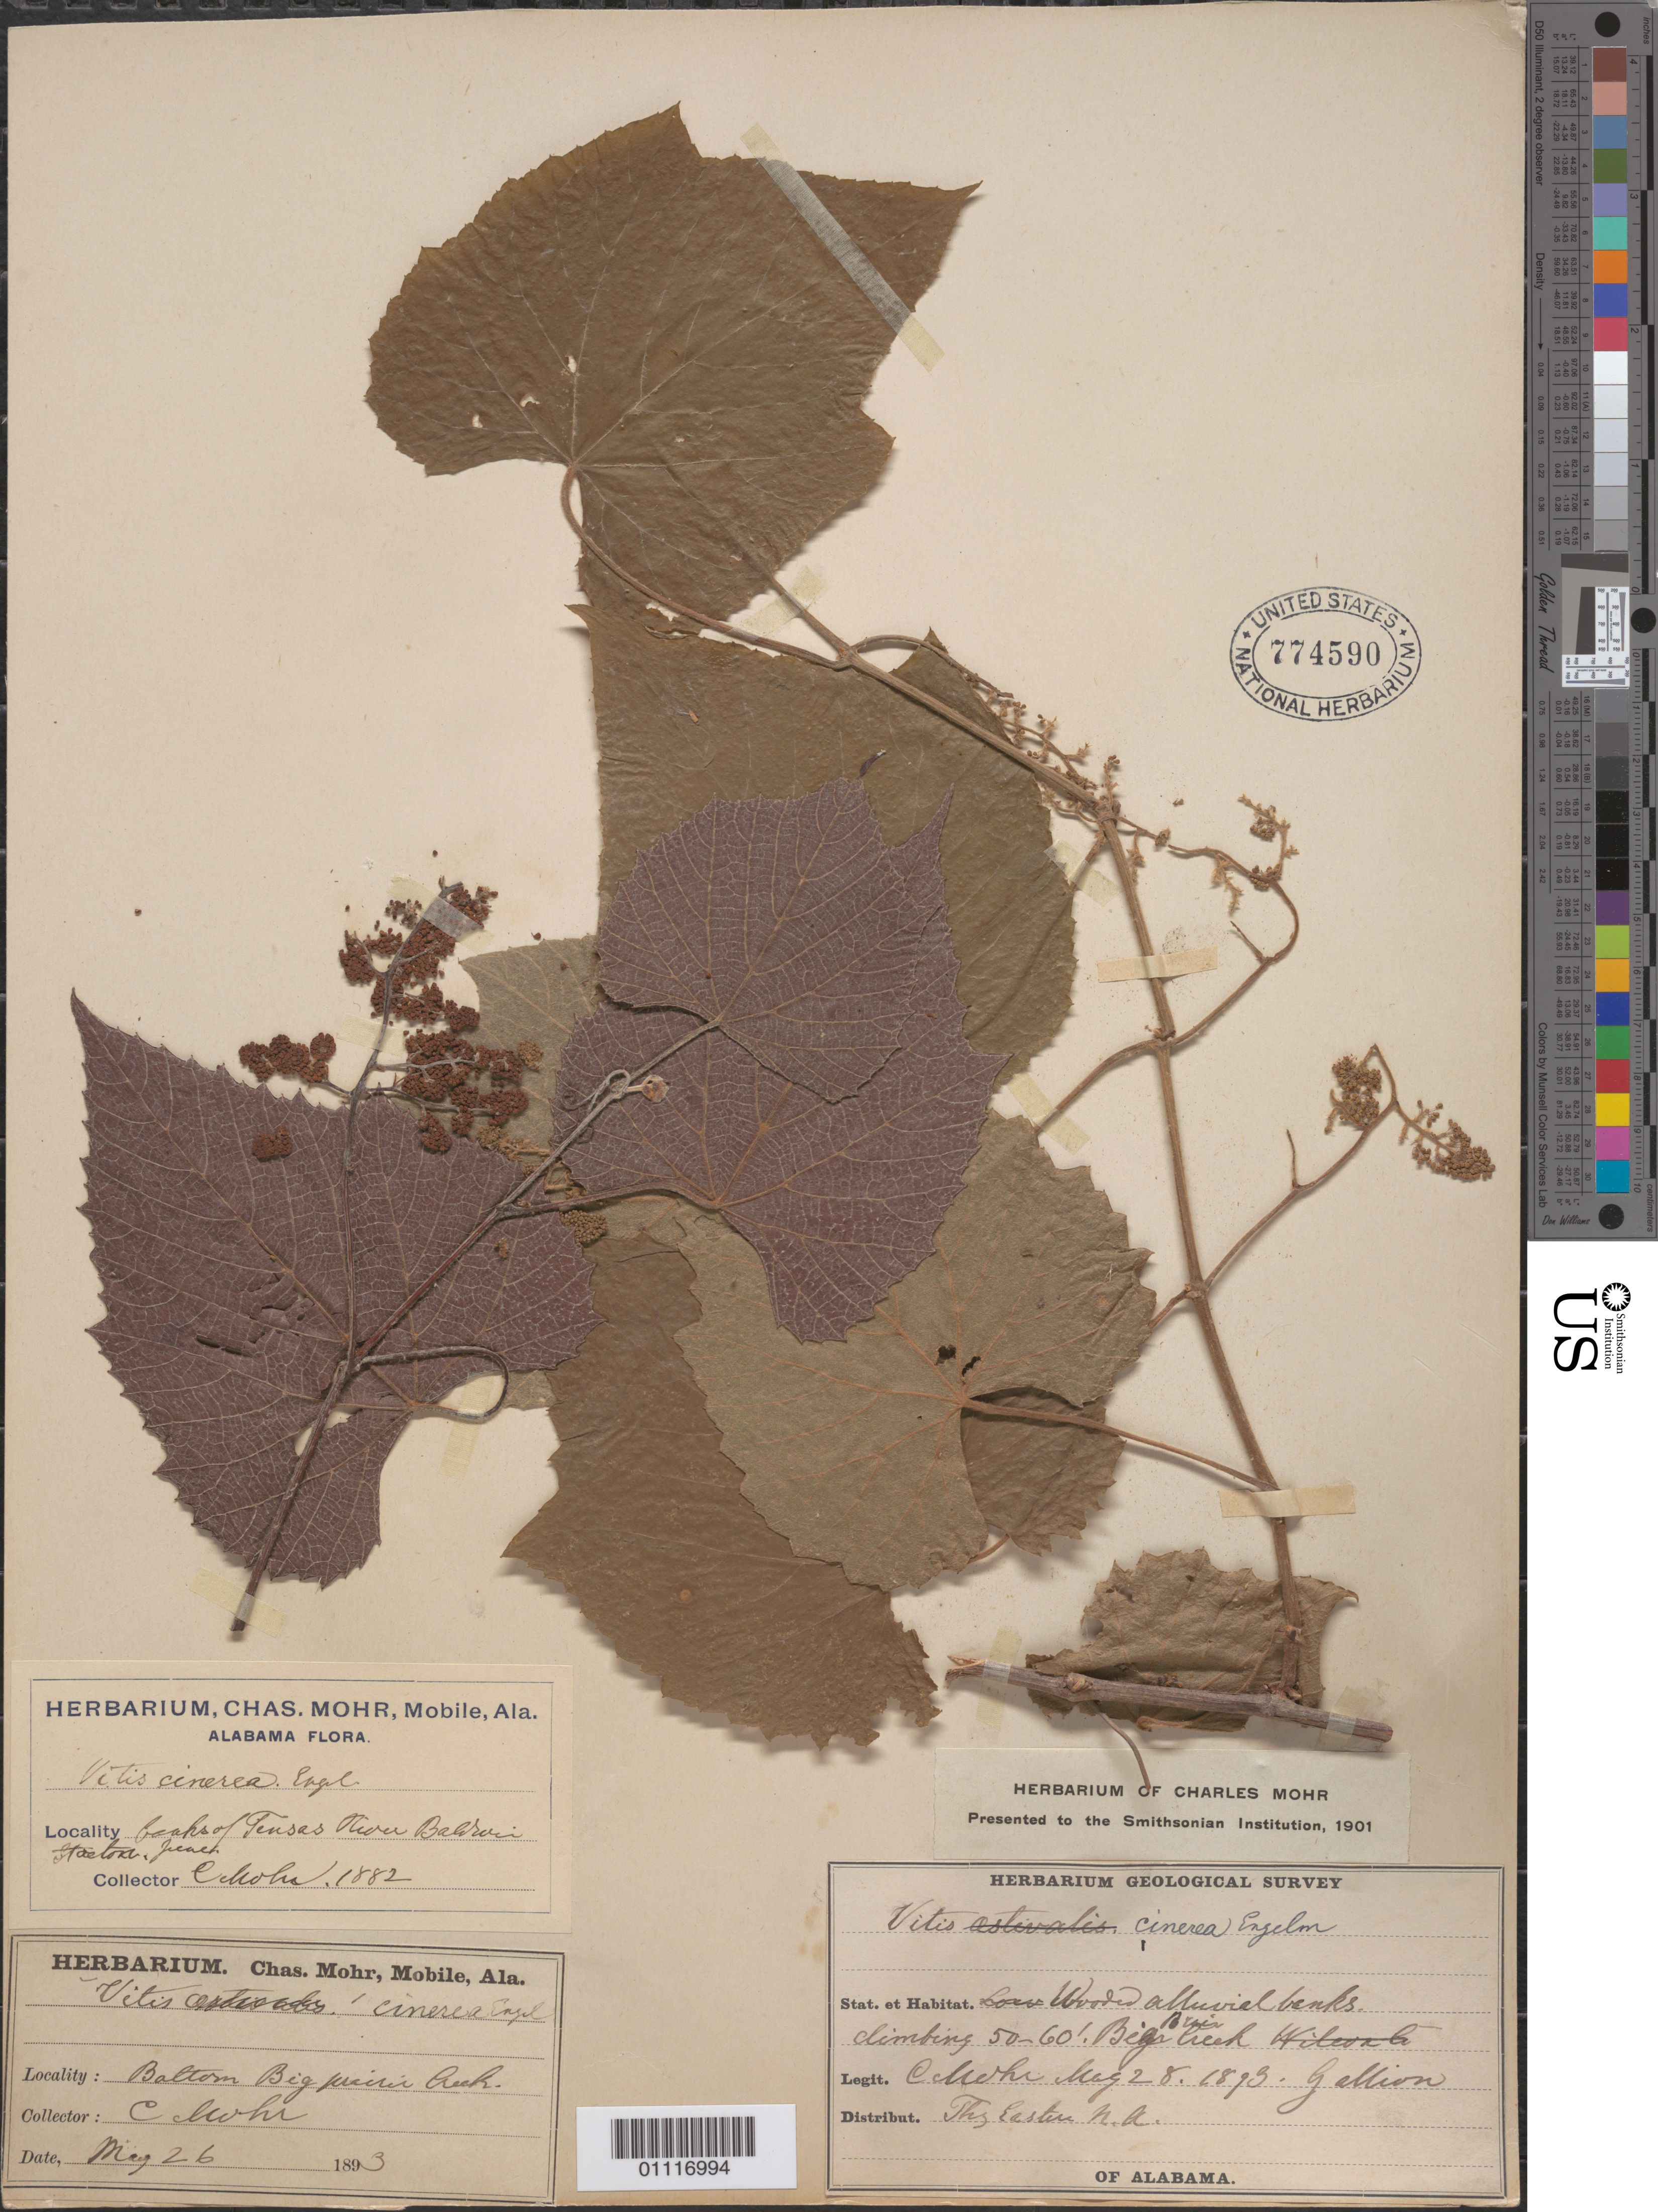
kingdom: Plantae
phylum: Tracheophyta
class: Magnoliopsida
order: Vitales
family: Vitaceae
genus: Vitis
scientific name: Vitis cinerea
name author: (Engelm.) Millardet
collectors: C. T. Mohr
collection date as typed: Another collection time on the label is 1882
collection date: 1893-05-26/1893-05-28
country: United States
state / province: Alabama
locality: Bottom Big Prairie Creek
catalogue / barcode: US 774590